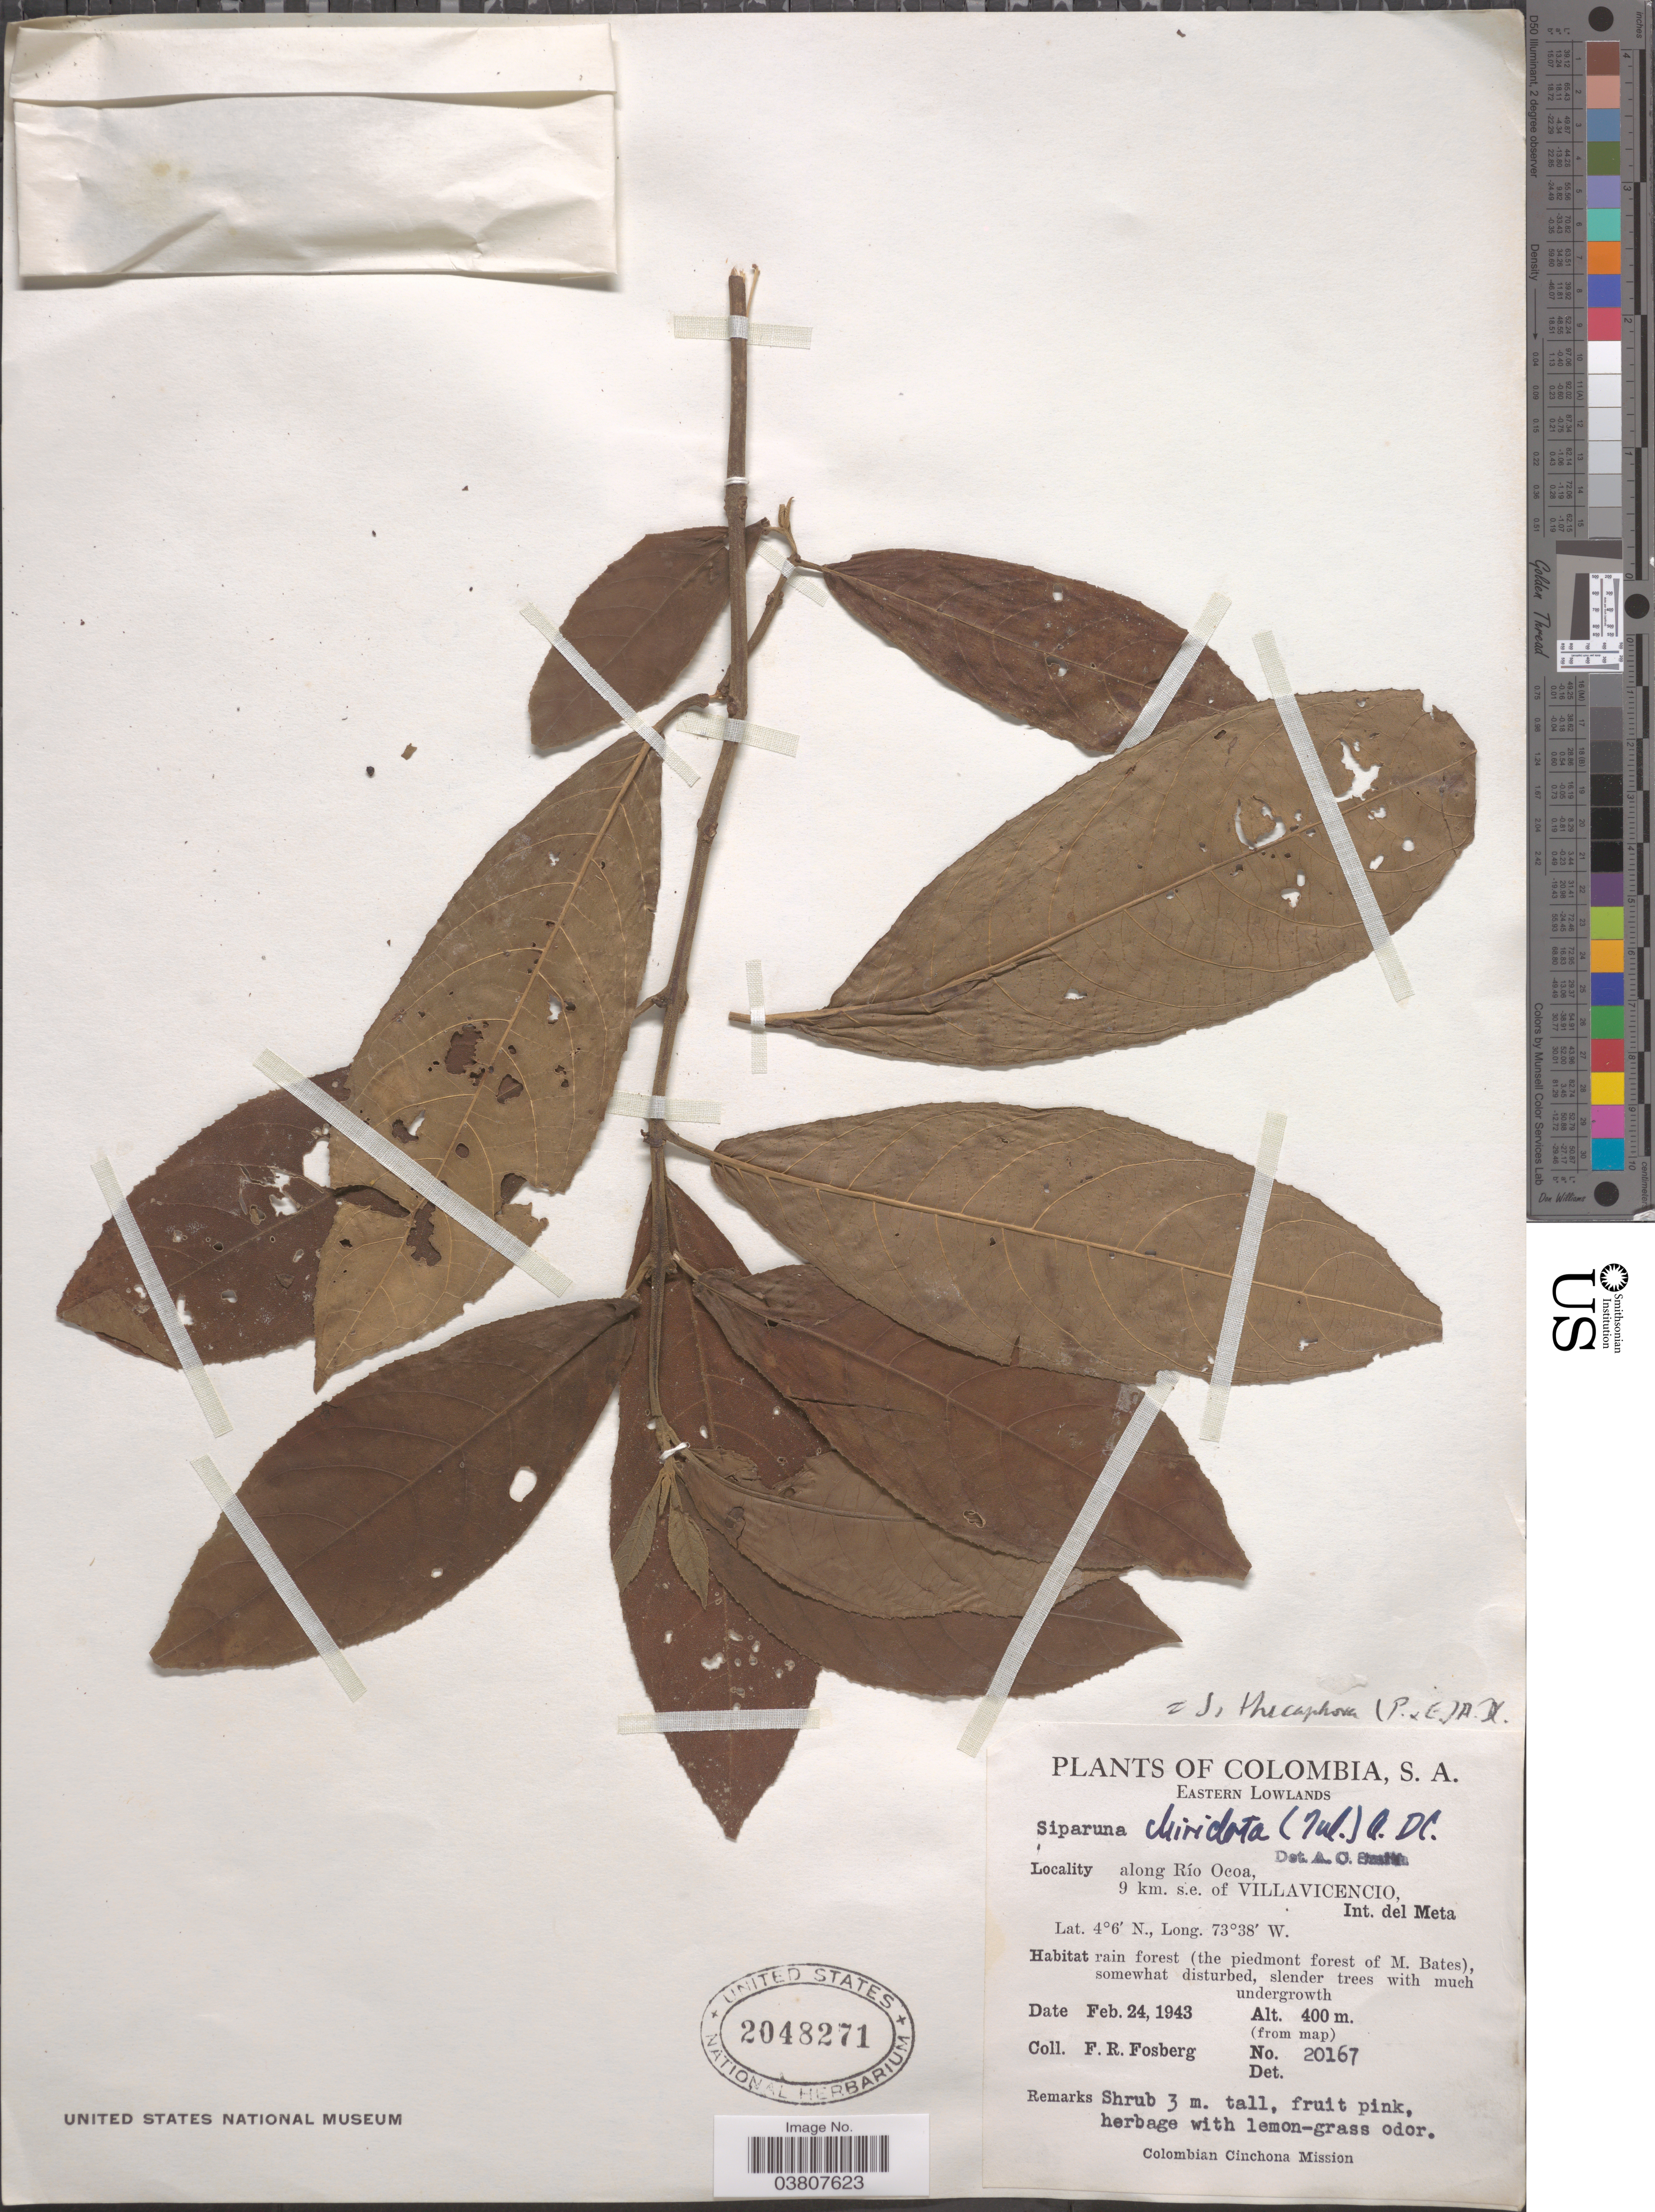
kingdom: Plantae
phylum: Tracheophyta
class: Magnoliopsida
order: Laurales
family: Siparunaceae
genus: Siparuna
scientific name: Siparuna thecaphora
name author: (Poepp. & Endl.) A. DC.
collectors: F. R. Fosberg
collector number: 20167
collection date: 1943-02-24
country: Colombia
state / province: Meta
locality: Eastern Lowlands. Along Río Ocoa, 9 km. s.e. of Villavicencio, Int. del Meta. (The piedmont forest of M. Bates).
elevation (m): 400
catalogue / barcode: US 2048271